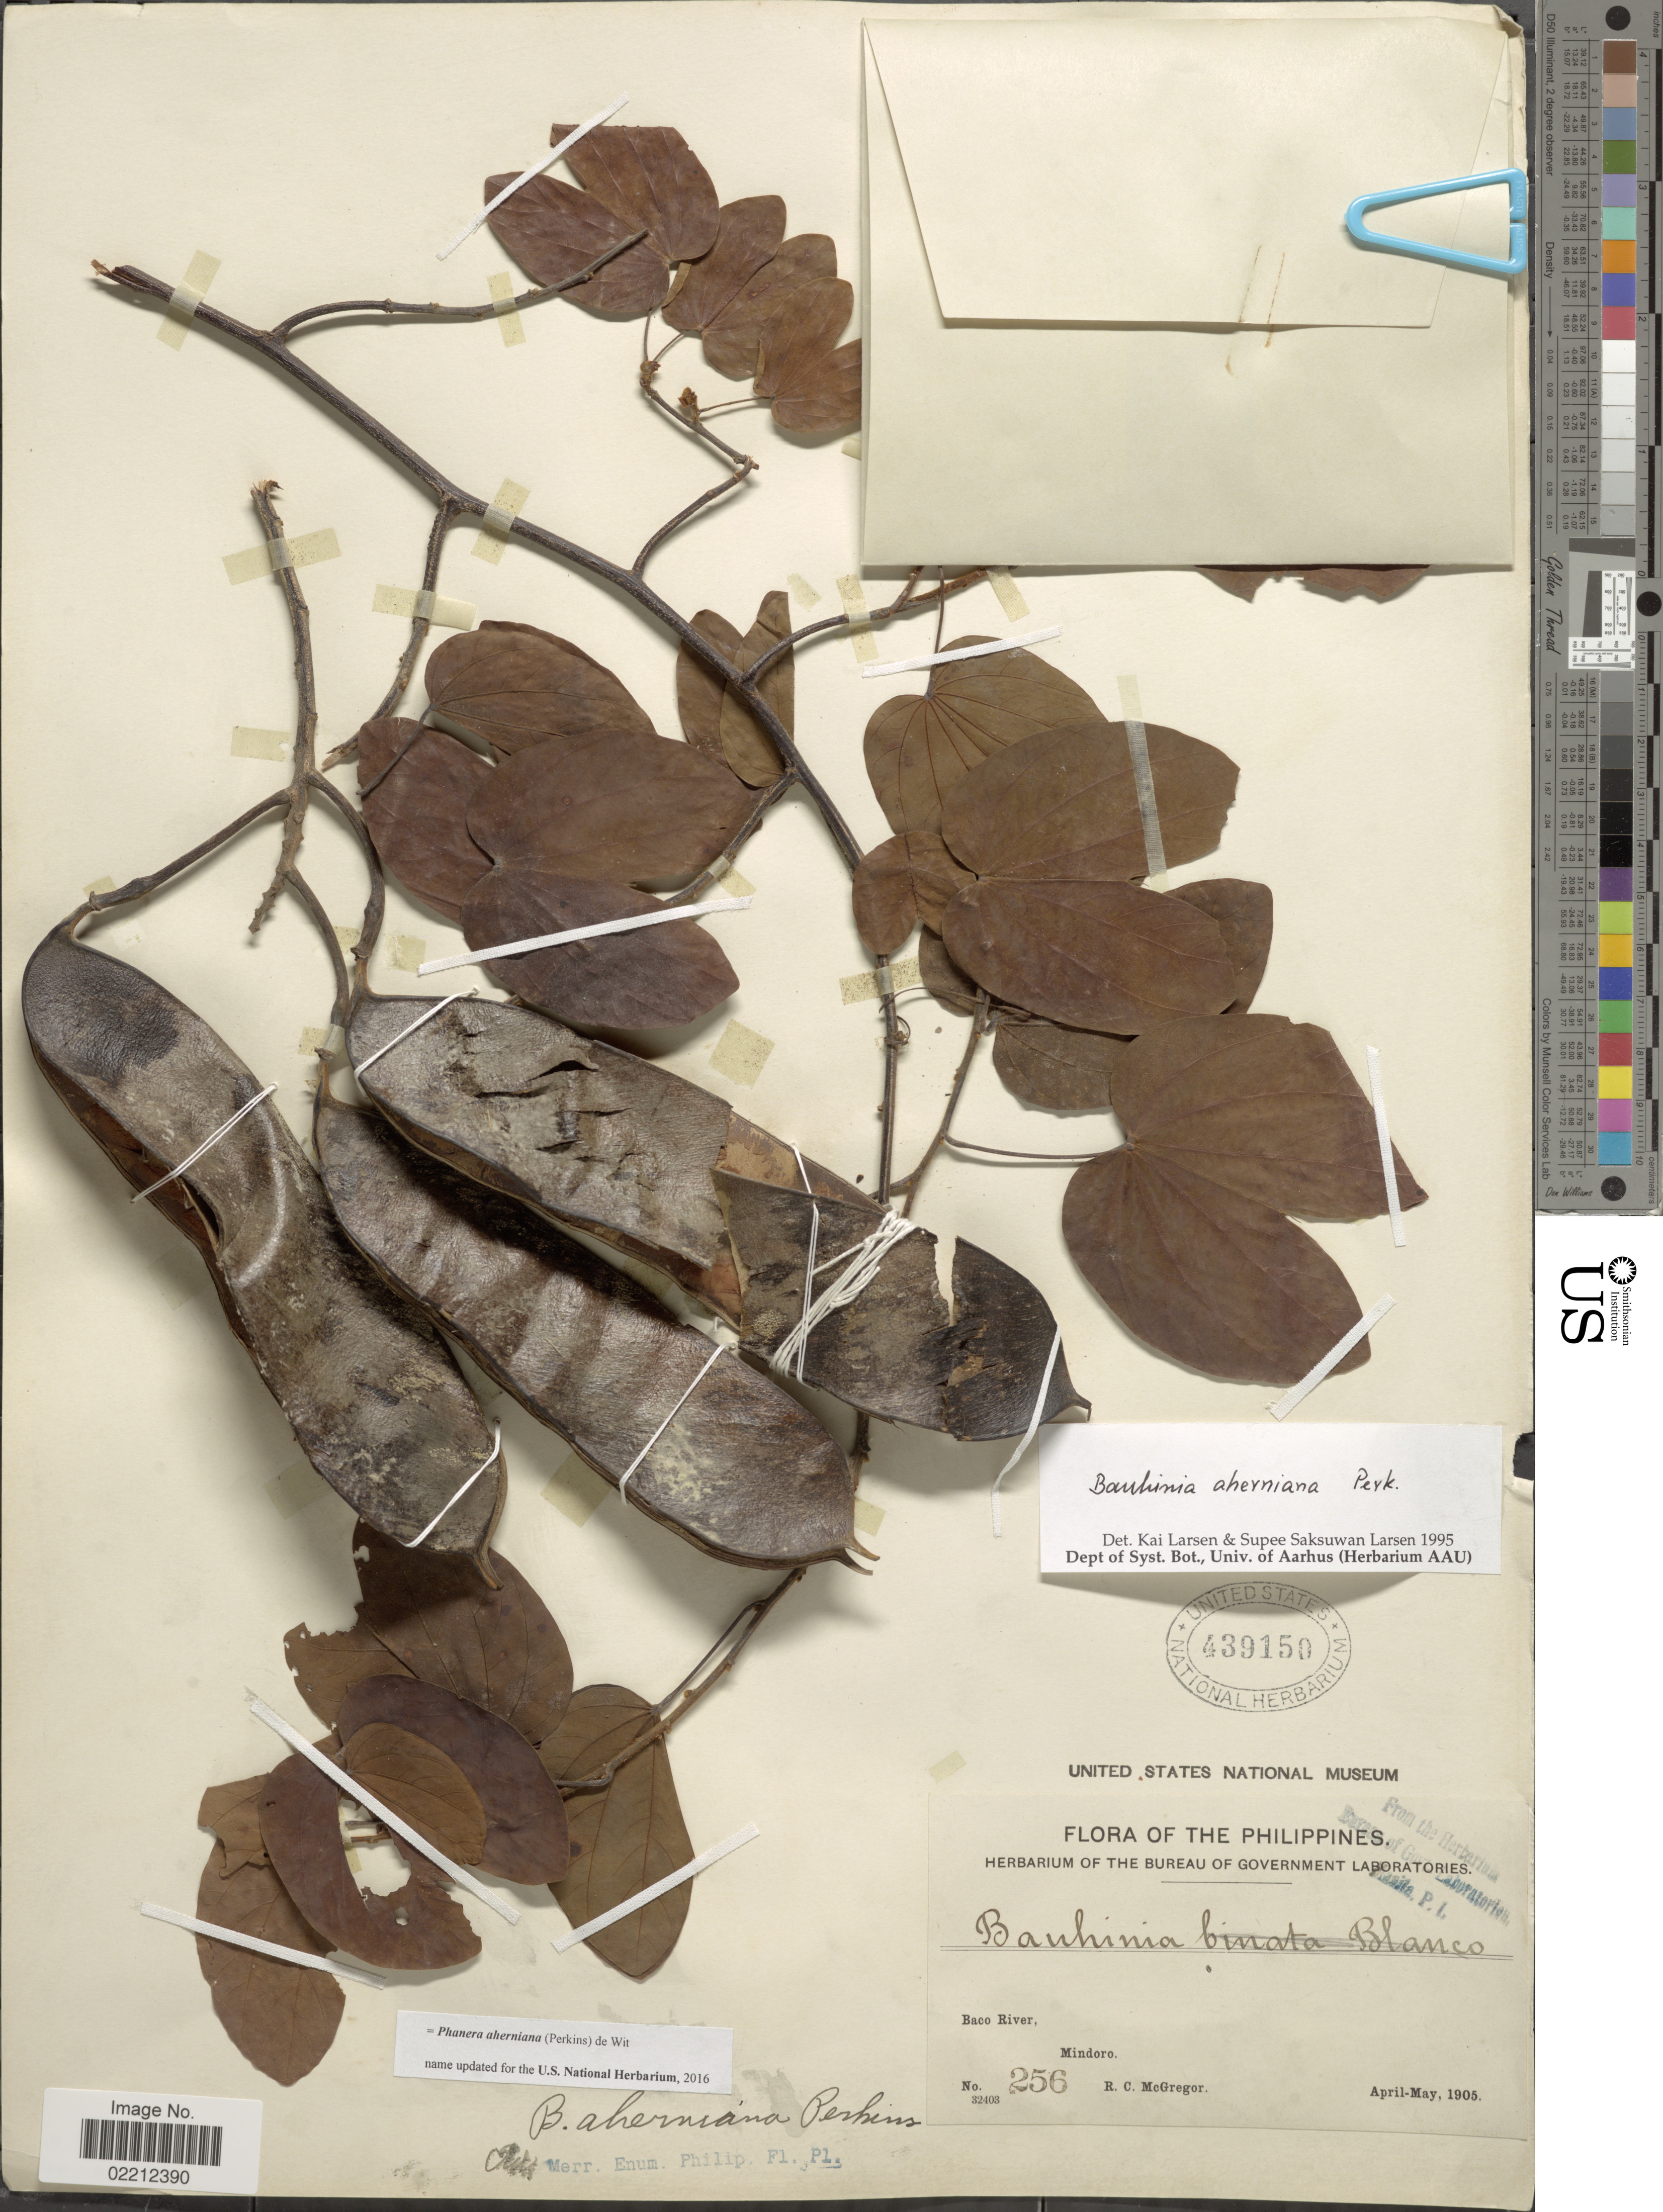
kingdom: Plantae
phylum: Tracheophyta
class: Magnoliopsida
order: Fabales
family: Fabaceae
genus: Phanera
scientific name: Phanera aherniana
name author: (G. Perkins) de Wit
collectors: R. C. McGregor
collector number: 256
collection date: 1905-04/1905-05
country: Philippines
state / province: Mimaropa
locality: Baco River, Mindoro.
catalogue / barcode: US 439150